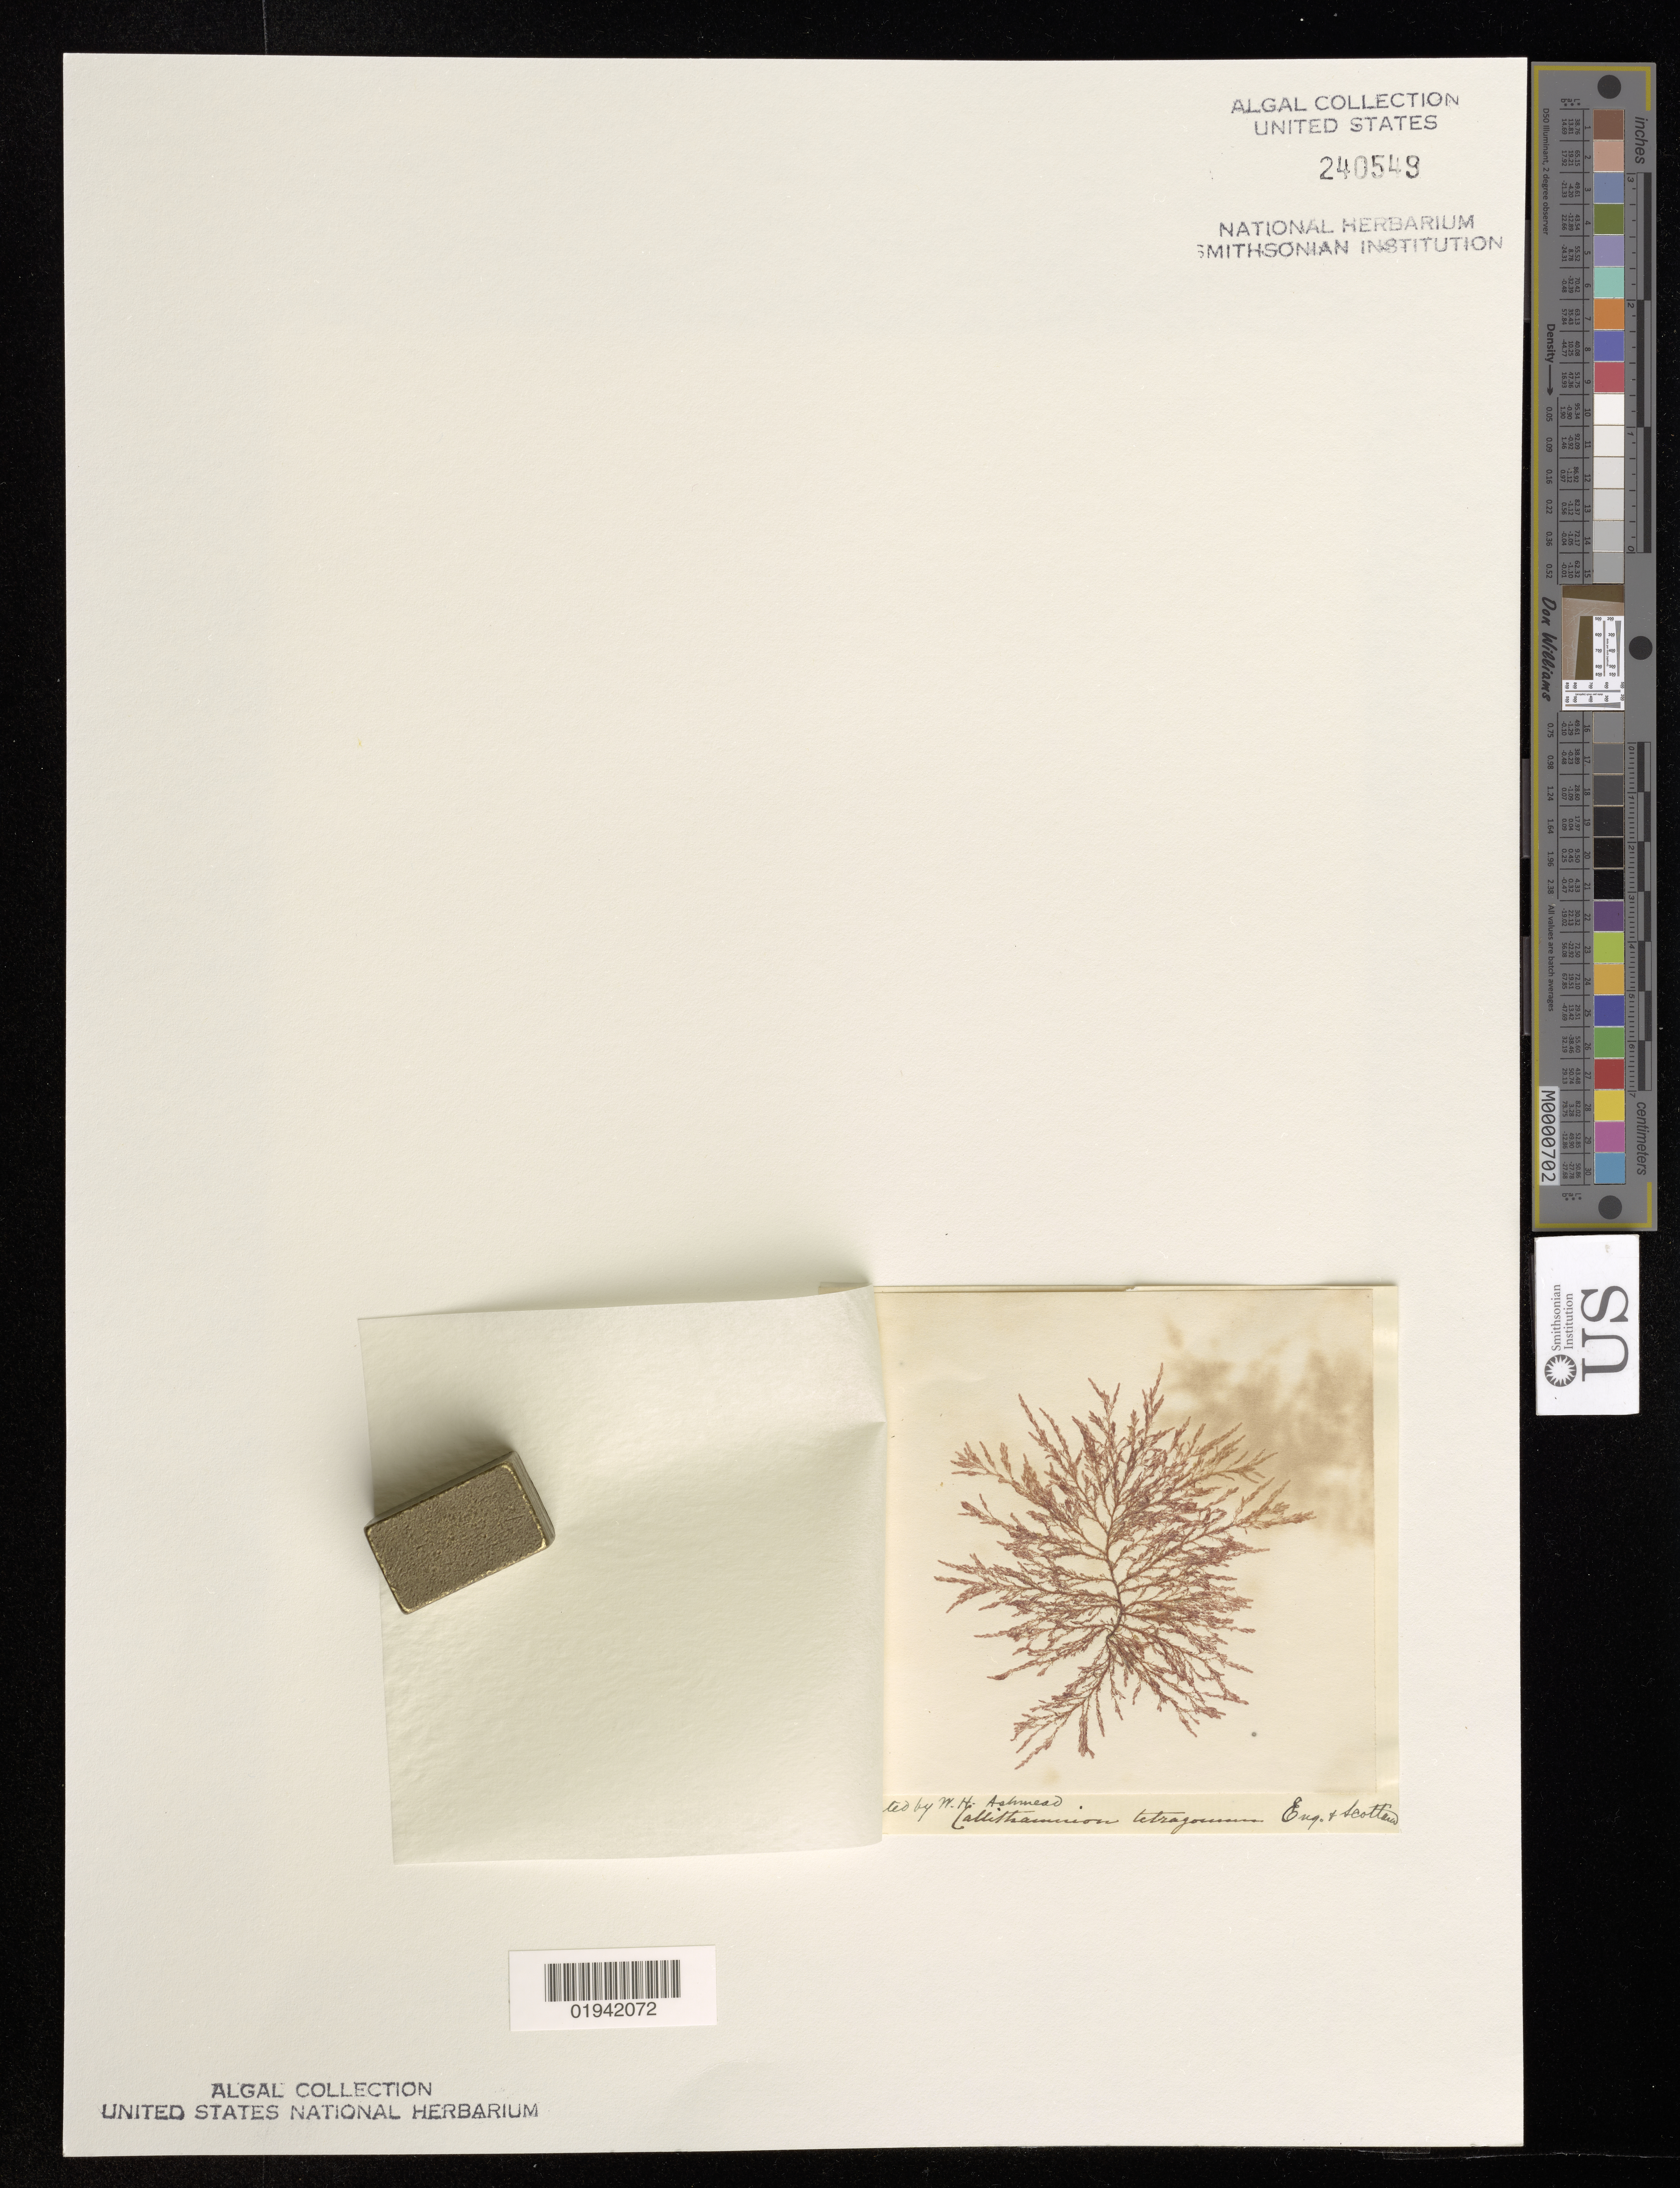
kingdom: Plantae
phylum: Rhodophyta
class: Florideophyceae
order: Ceramiales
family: Callithamniaceae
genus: Callithamnion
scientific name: Callithamnion tetragonum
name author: (With.) S.F. Gray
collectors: W. Ashmead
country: United Kingdom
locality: Eng. + Scotland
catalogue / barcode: US 240549